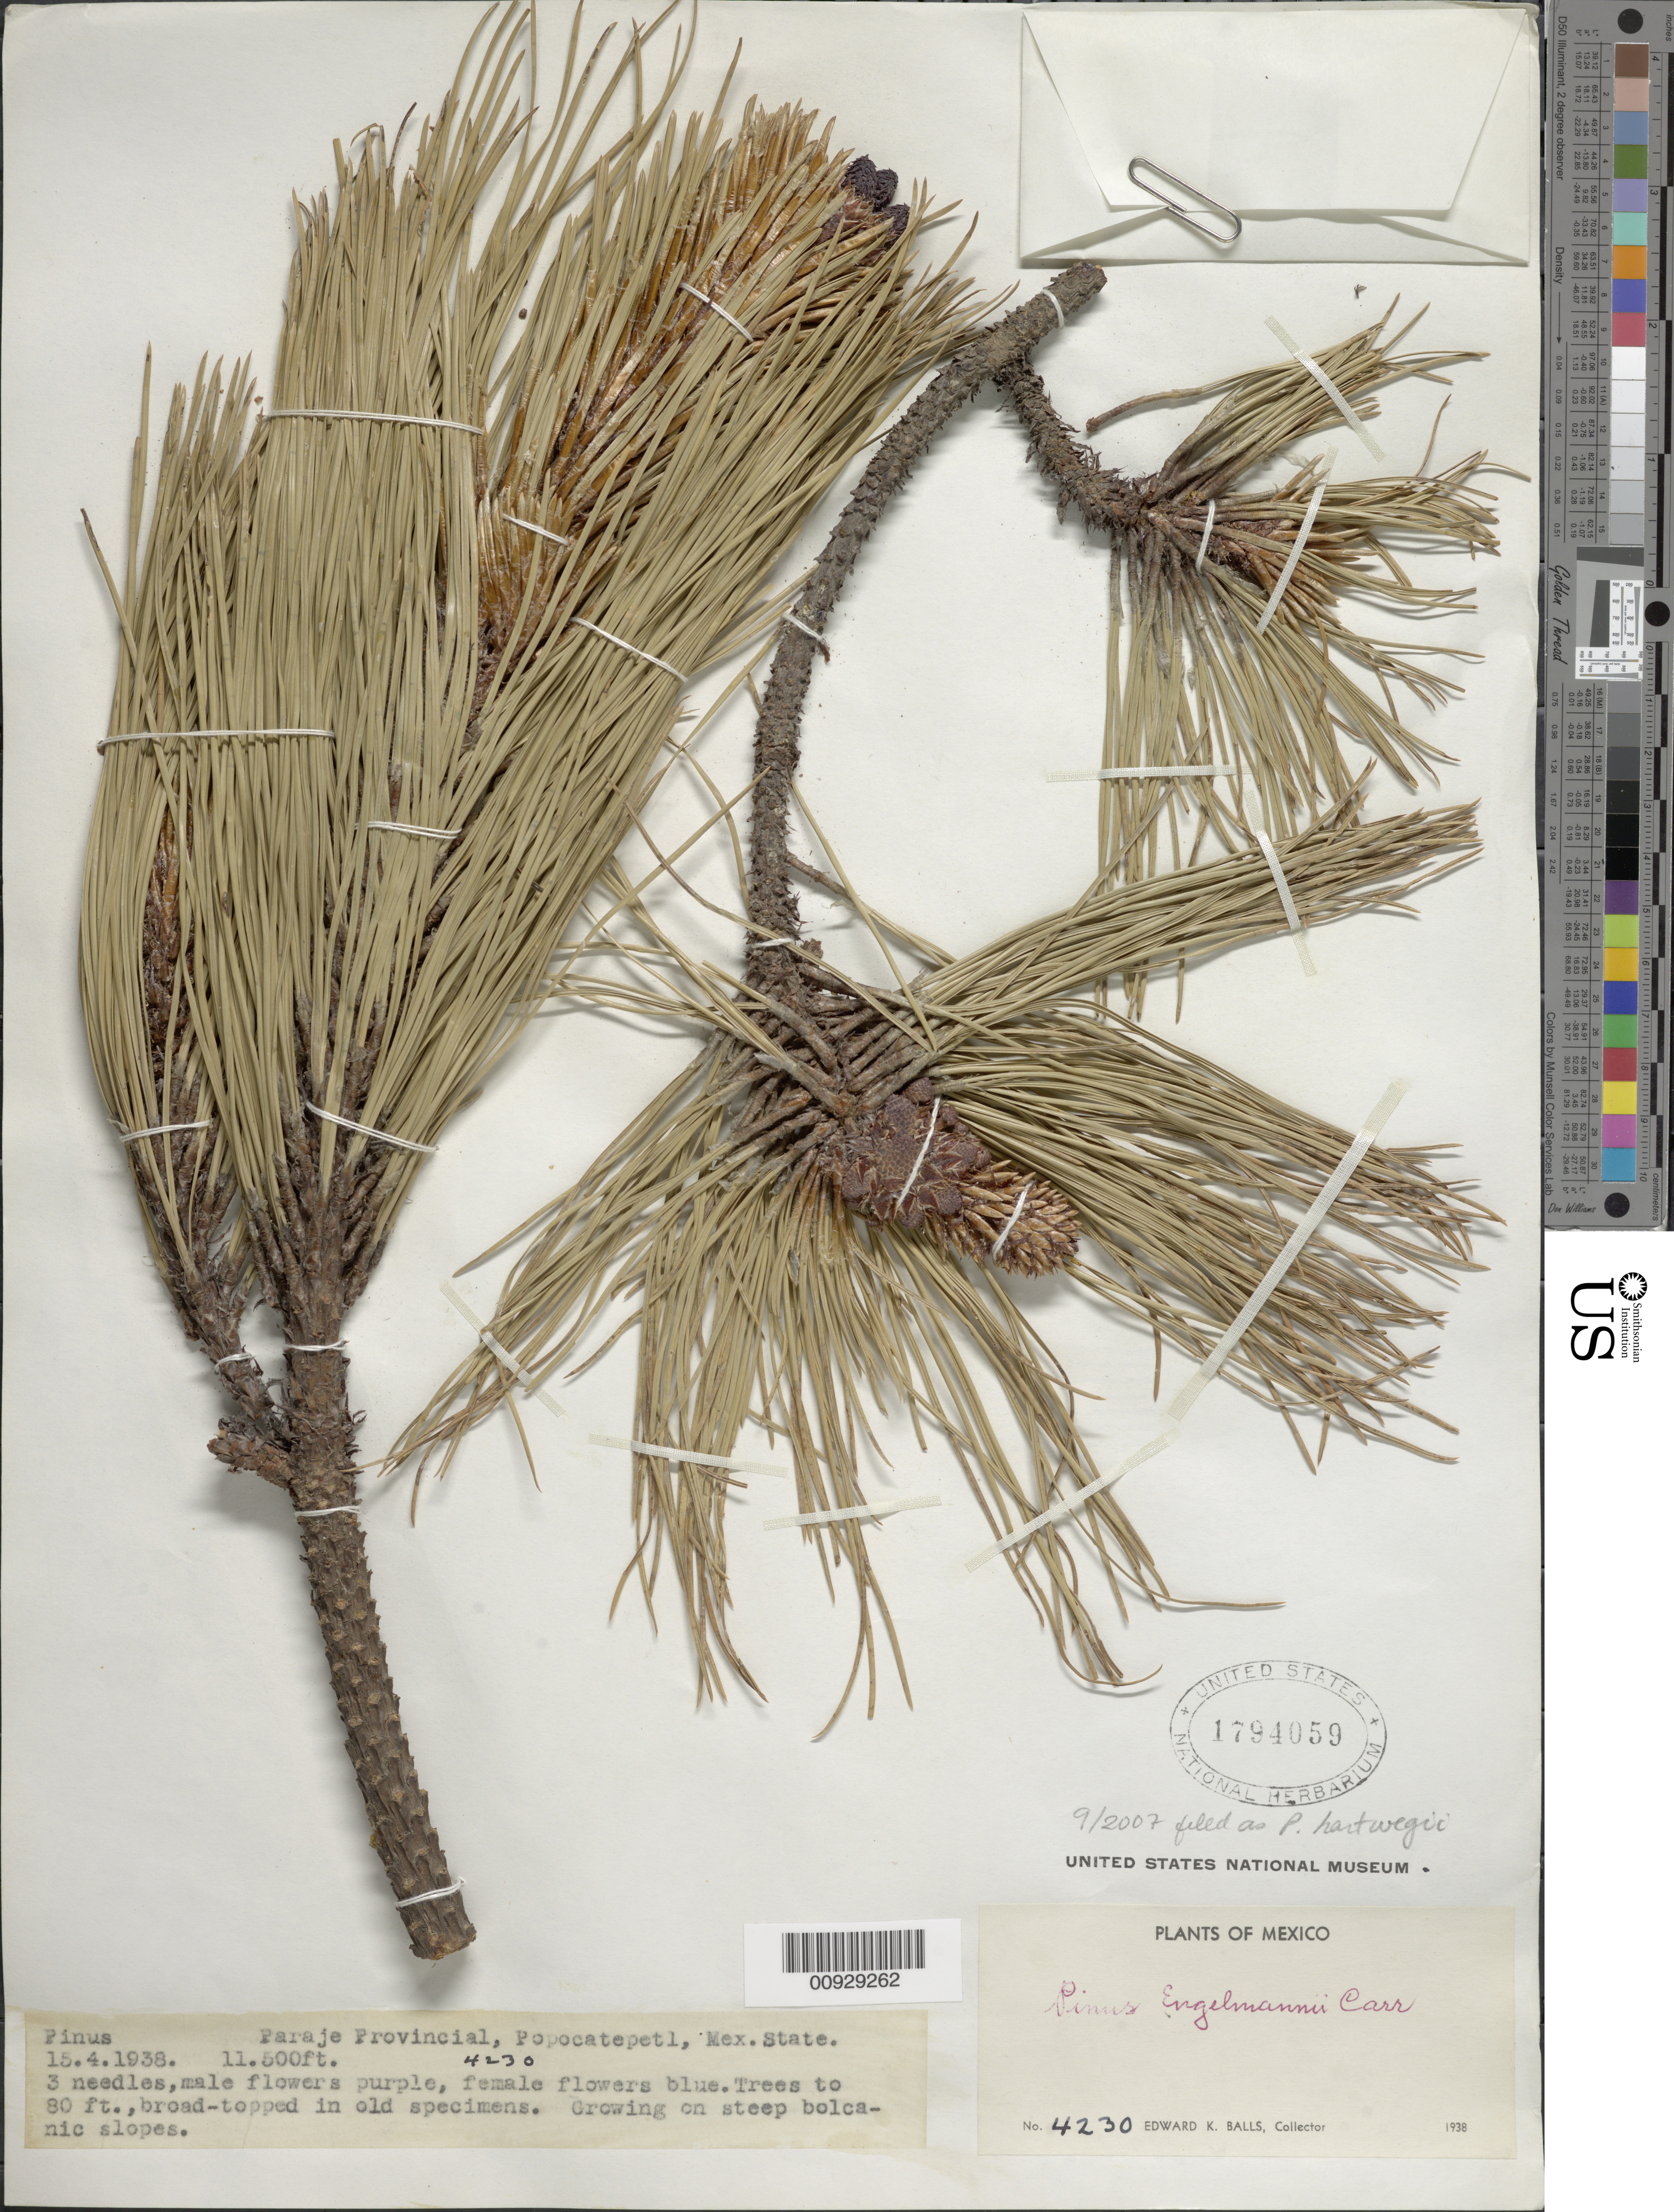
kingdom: Plantae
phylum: Tracheophyta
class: Pinopsida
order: Pinales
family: Pinaceae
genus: Pinus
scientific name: Pinus hartwegii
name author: Lindl.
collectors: E. K. Balls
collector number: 4230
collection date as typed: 15 Apr 1938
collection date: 1938-04-15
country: Mexico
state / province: México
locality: Paraje Provincial, Popocatepetl.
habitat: Growing on steep volcanic slopes.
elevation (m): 3505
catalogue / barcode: US 1794059